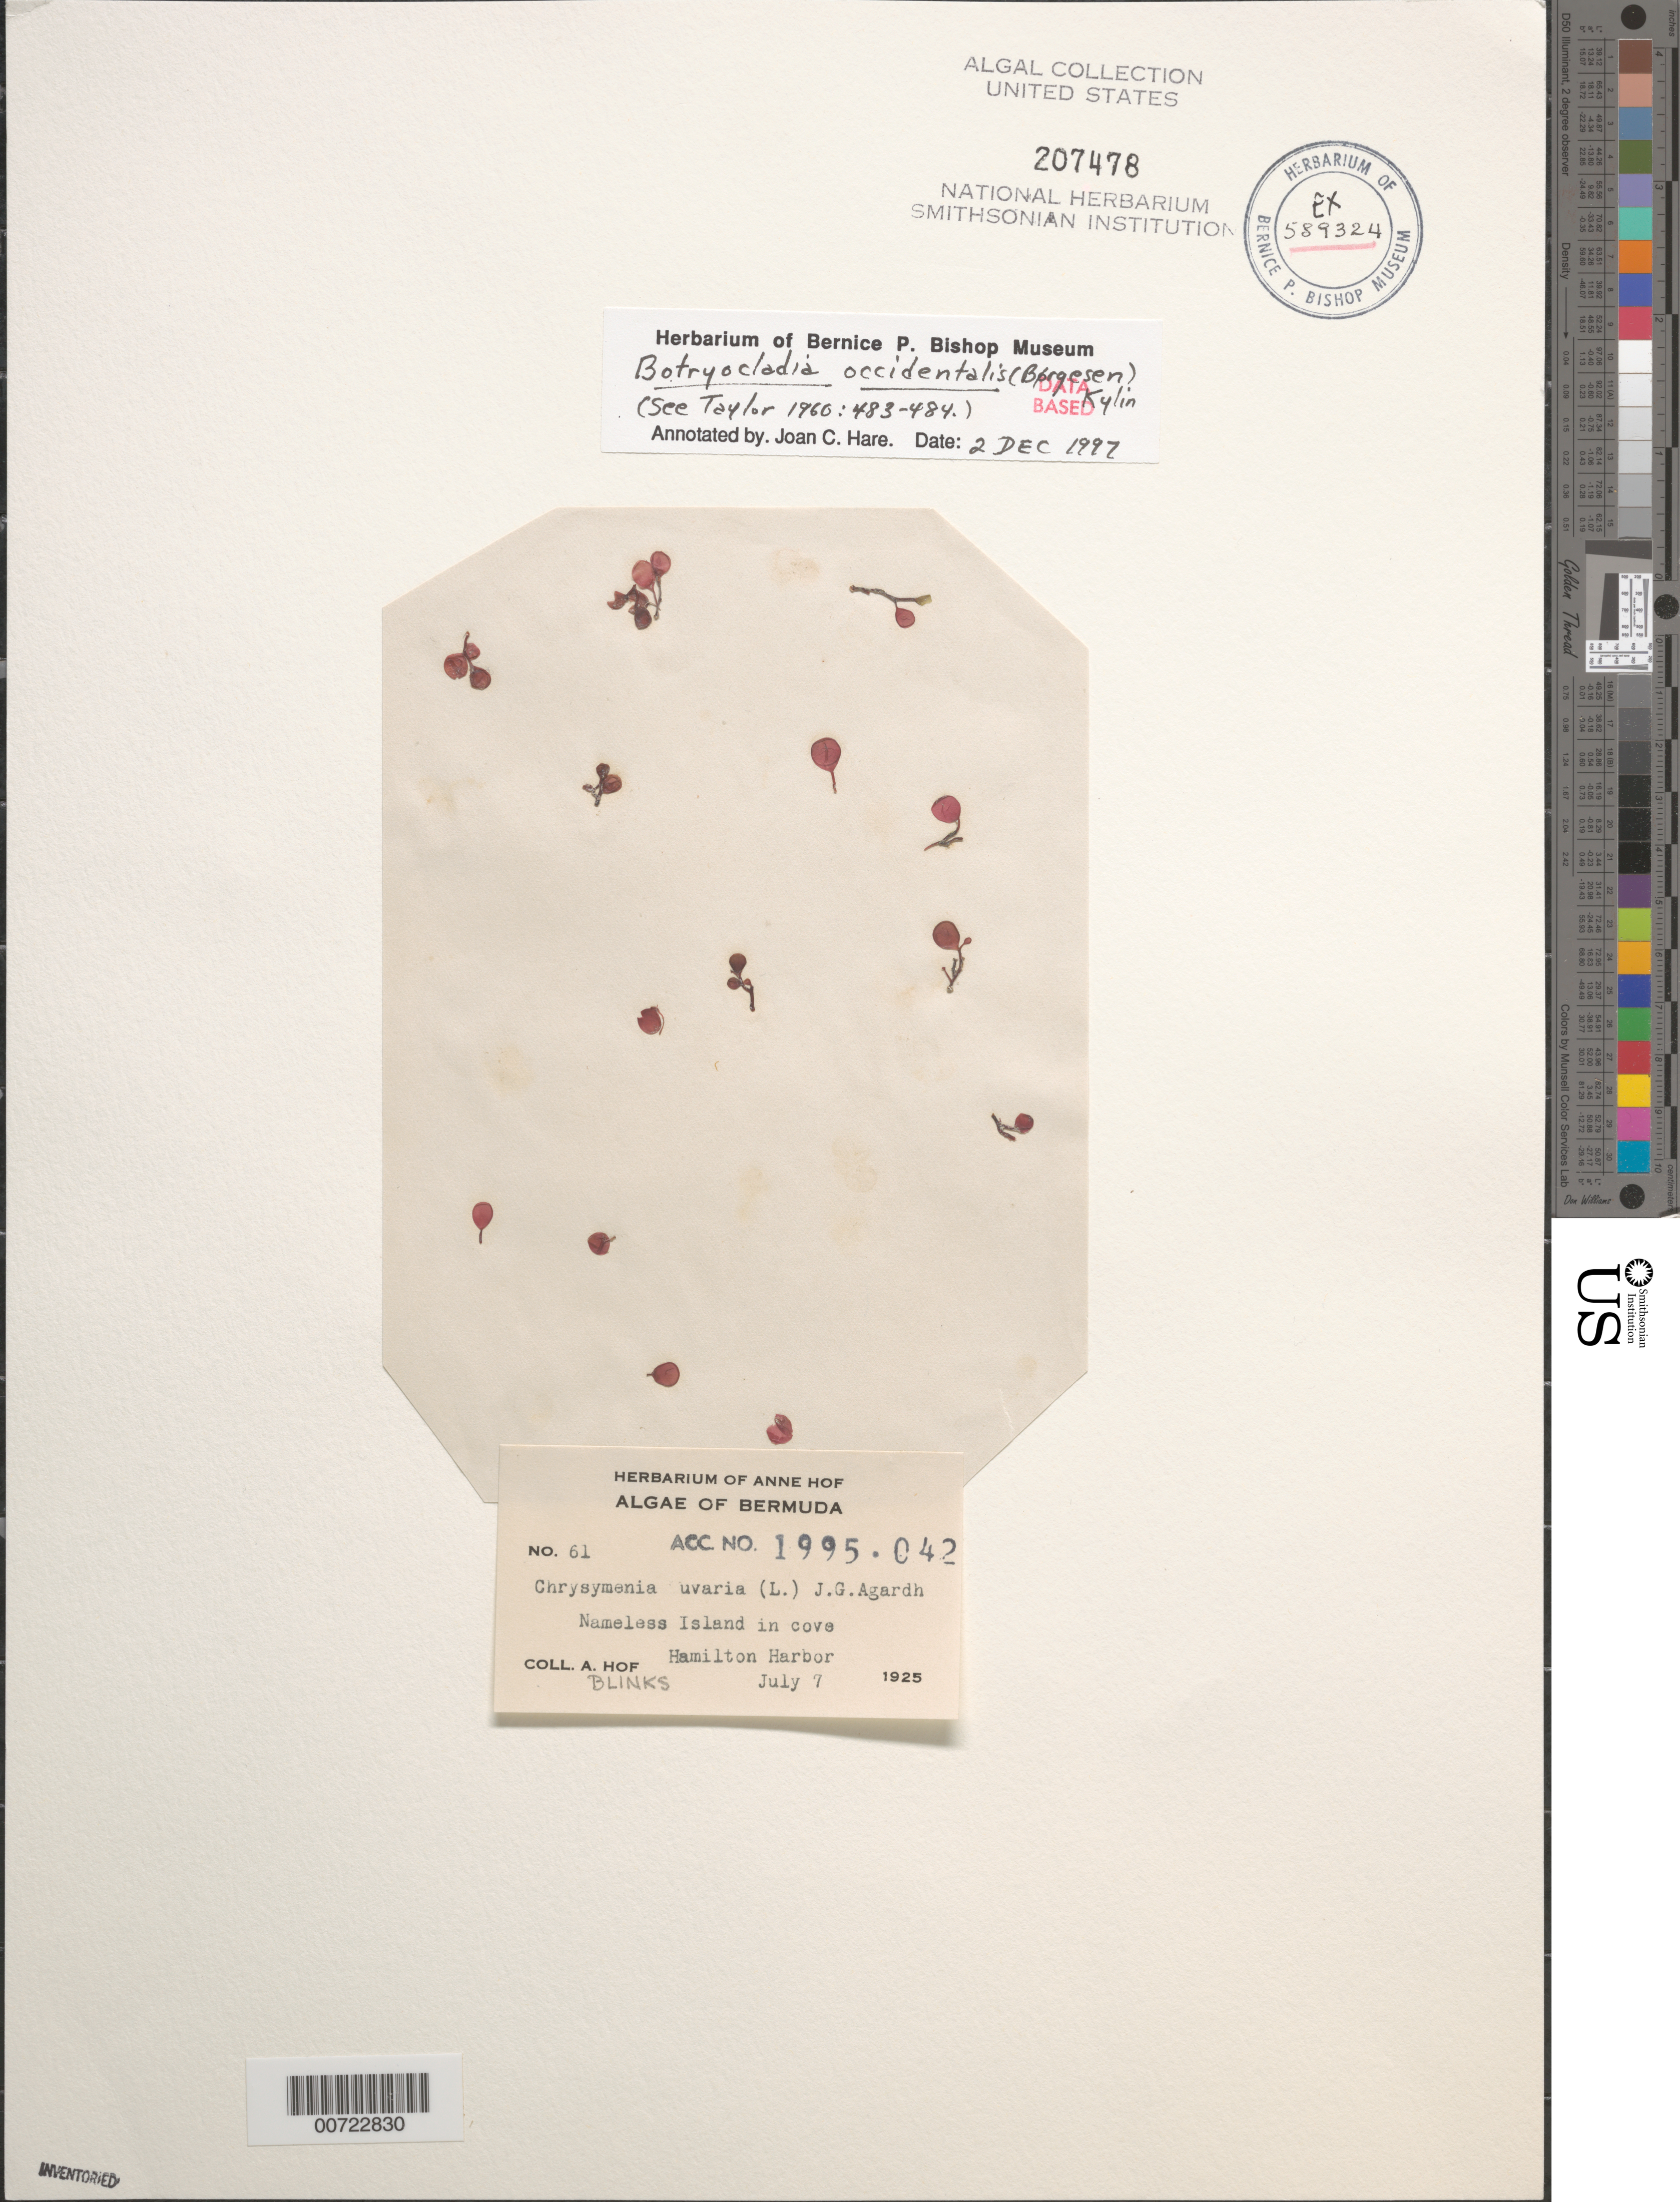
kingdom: Plantae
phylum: Rhodophyta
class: Florideophyceae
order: Rhodymeniales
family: Rhodymeniaceae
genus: Botryocladia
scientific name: Botryocladia occidentalis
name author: (Børgesen) Kylin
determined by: Hare, Joan Conway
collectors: A. Blinks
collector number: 61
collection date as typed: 07 Jul 1925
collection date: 1925-07-07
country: Bermuda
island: Bermuda Island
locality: Hamilton Harbor, Nameless Island (in Cove)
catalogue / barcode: US 207478